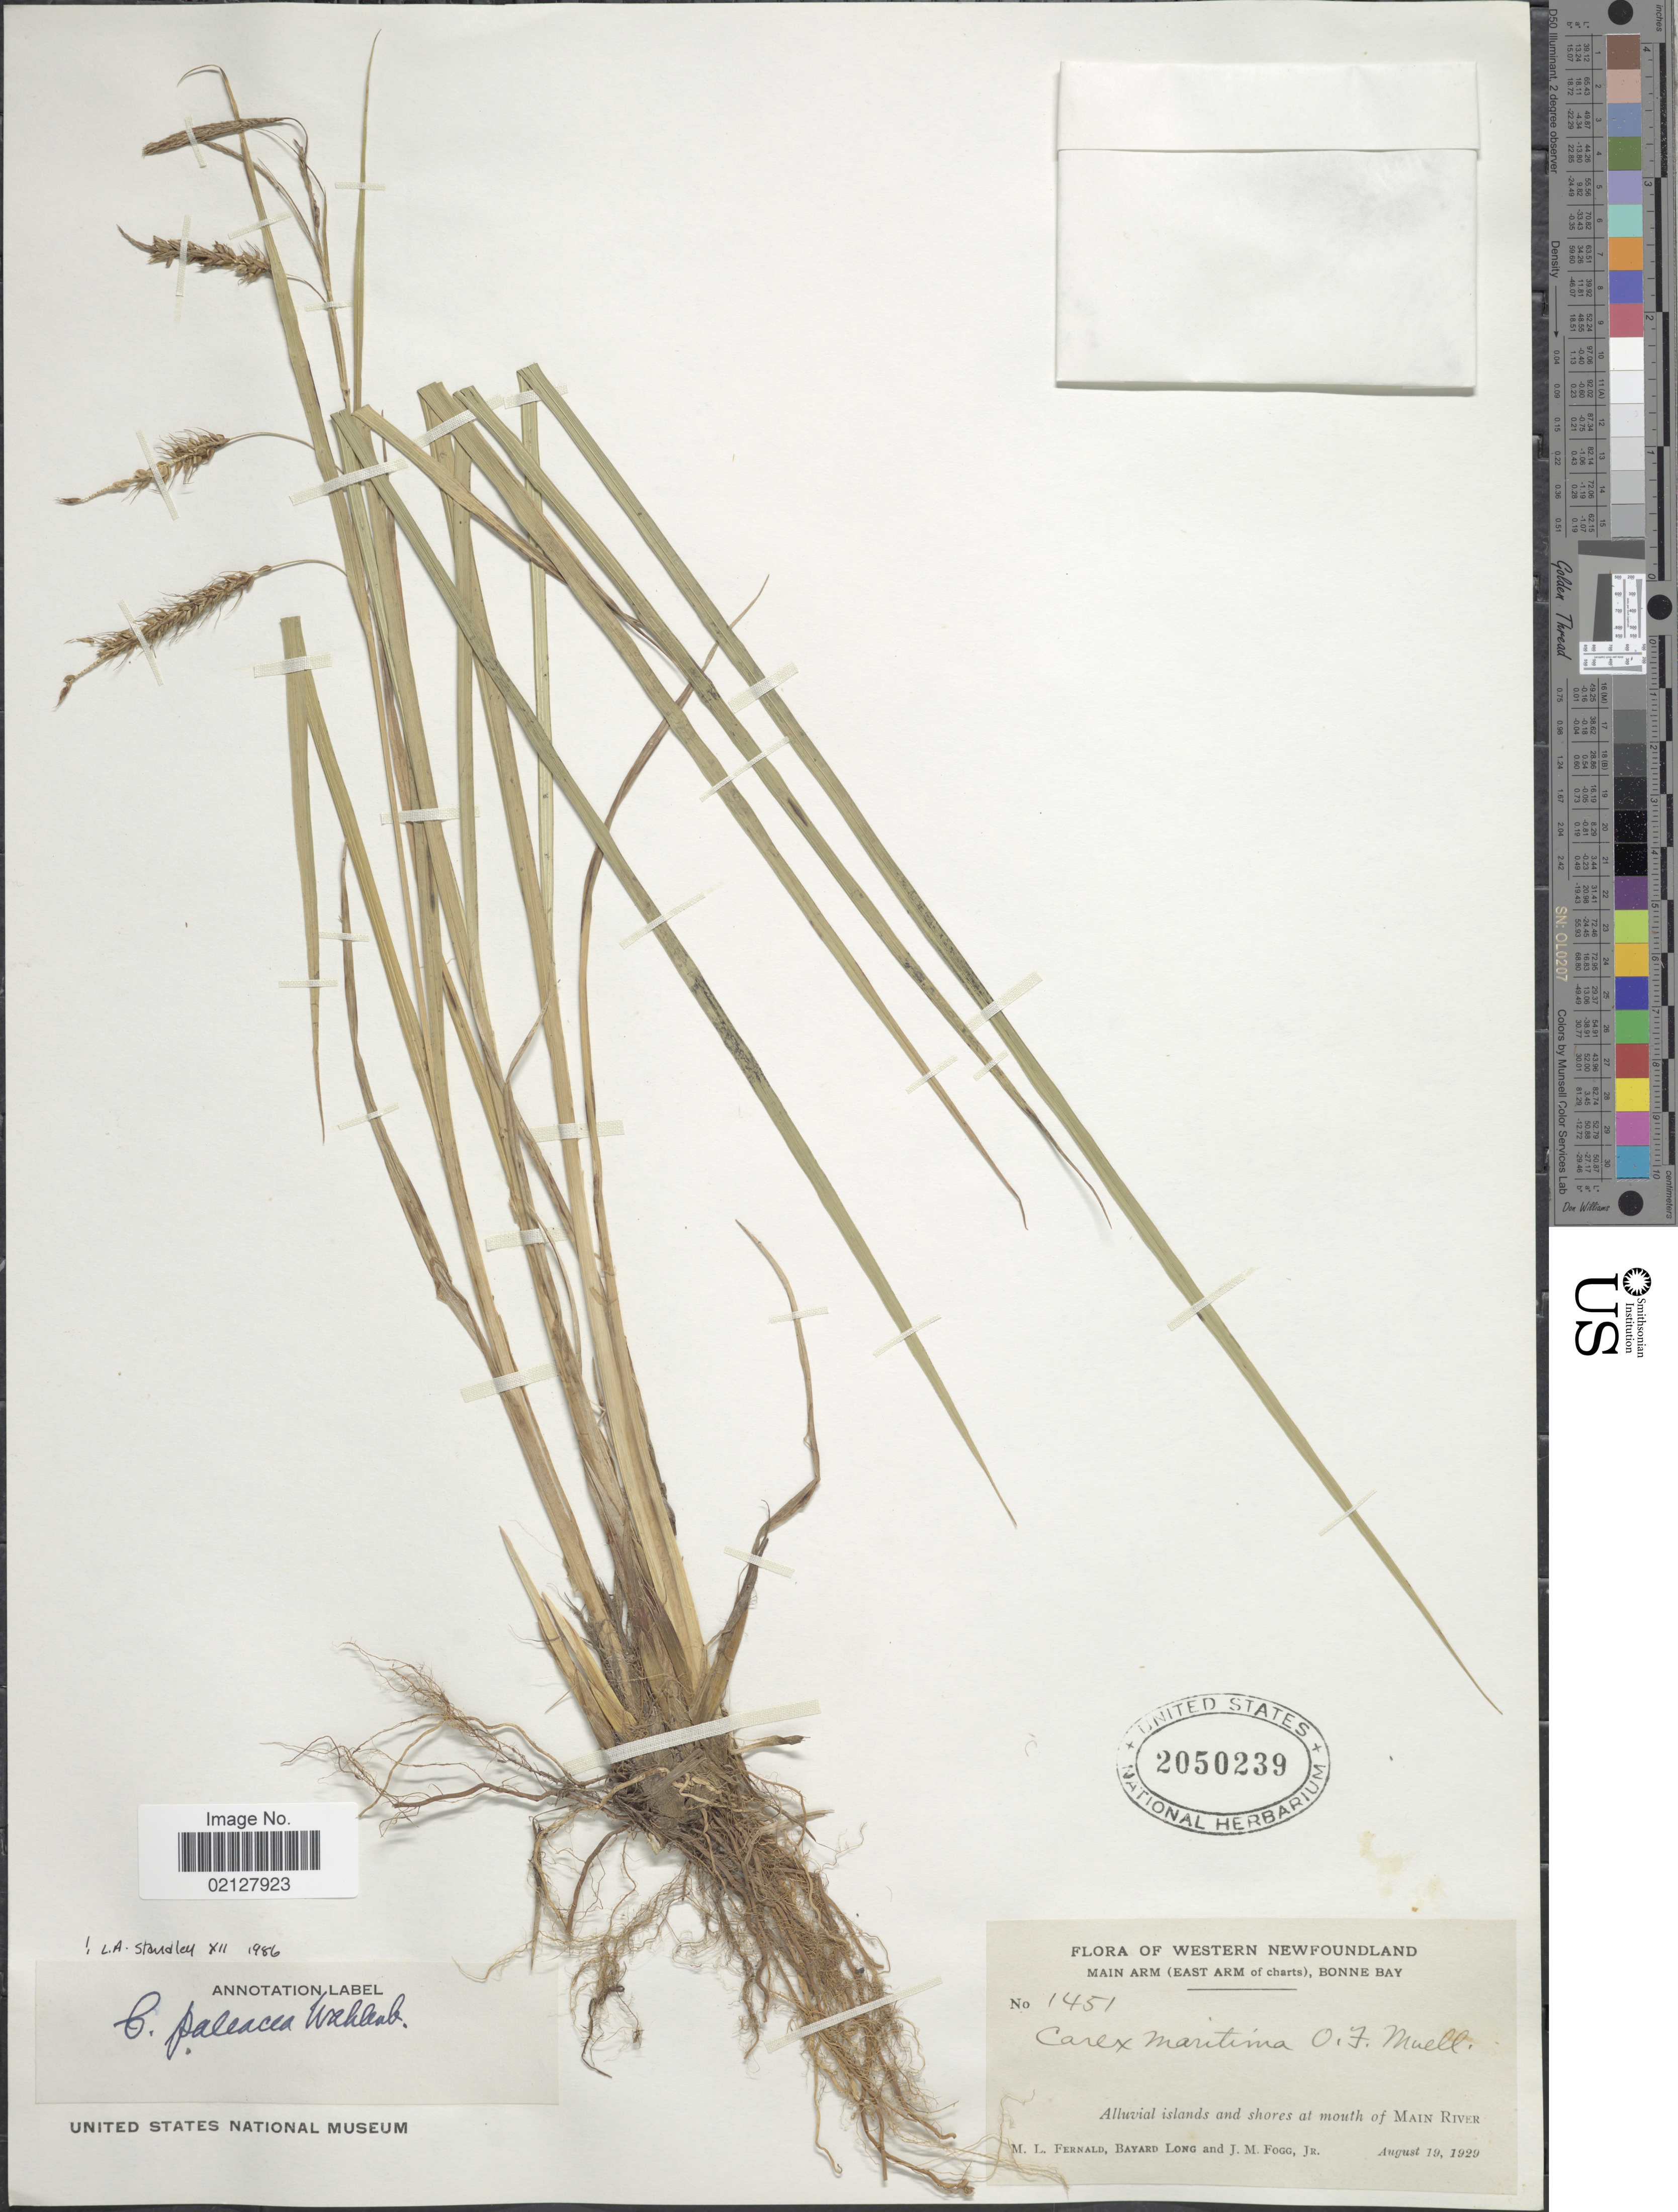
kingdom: Plantae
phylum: Tracheophyta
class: Liliopsida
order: Poales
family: Cyperaceae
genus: Carex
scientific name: Carex paleacea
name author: Schreb. ex Wahlenb.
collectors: M. L. Fernald, B. H. Long & J. Fogg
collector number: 1451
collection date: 1929-08-19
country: Canada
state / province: Newfoundland and Labrador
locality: Western Newfoundland, Main arm (East arm of charts), Bonne Bay. Alluvial islands and shores at mouth of Main River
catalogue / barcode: US 2050239